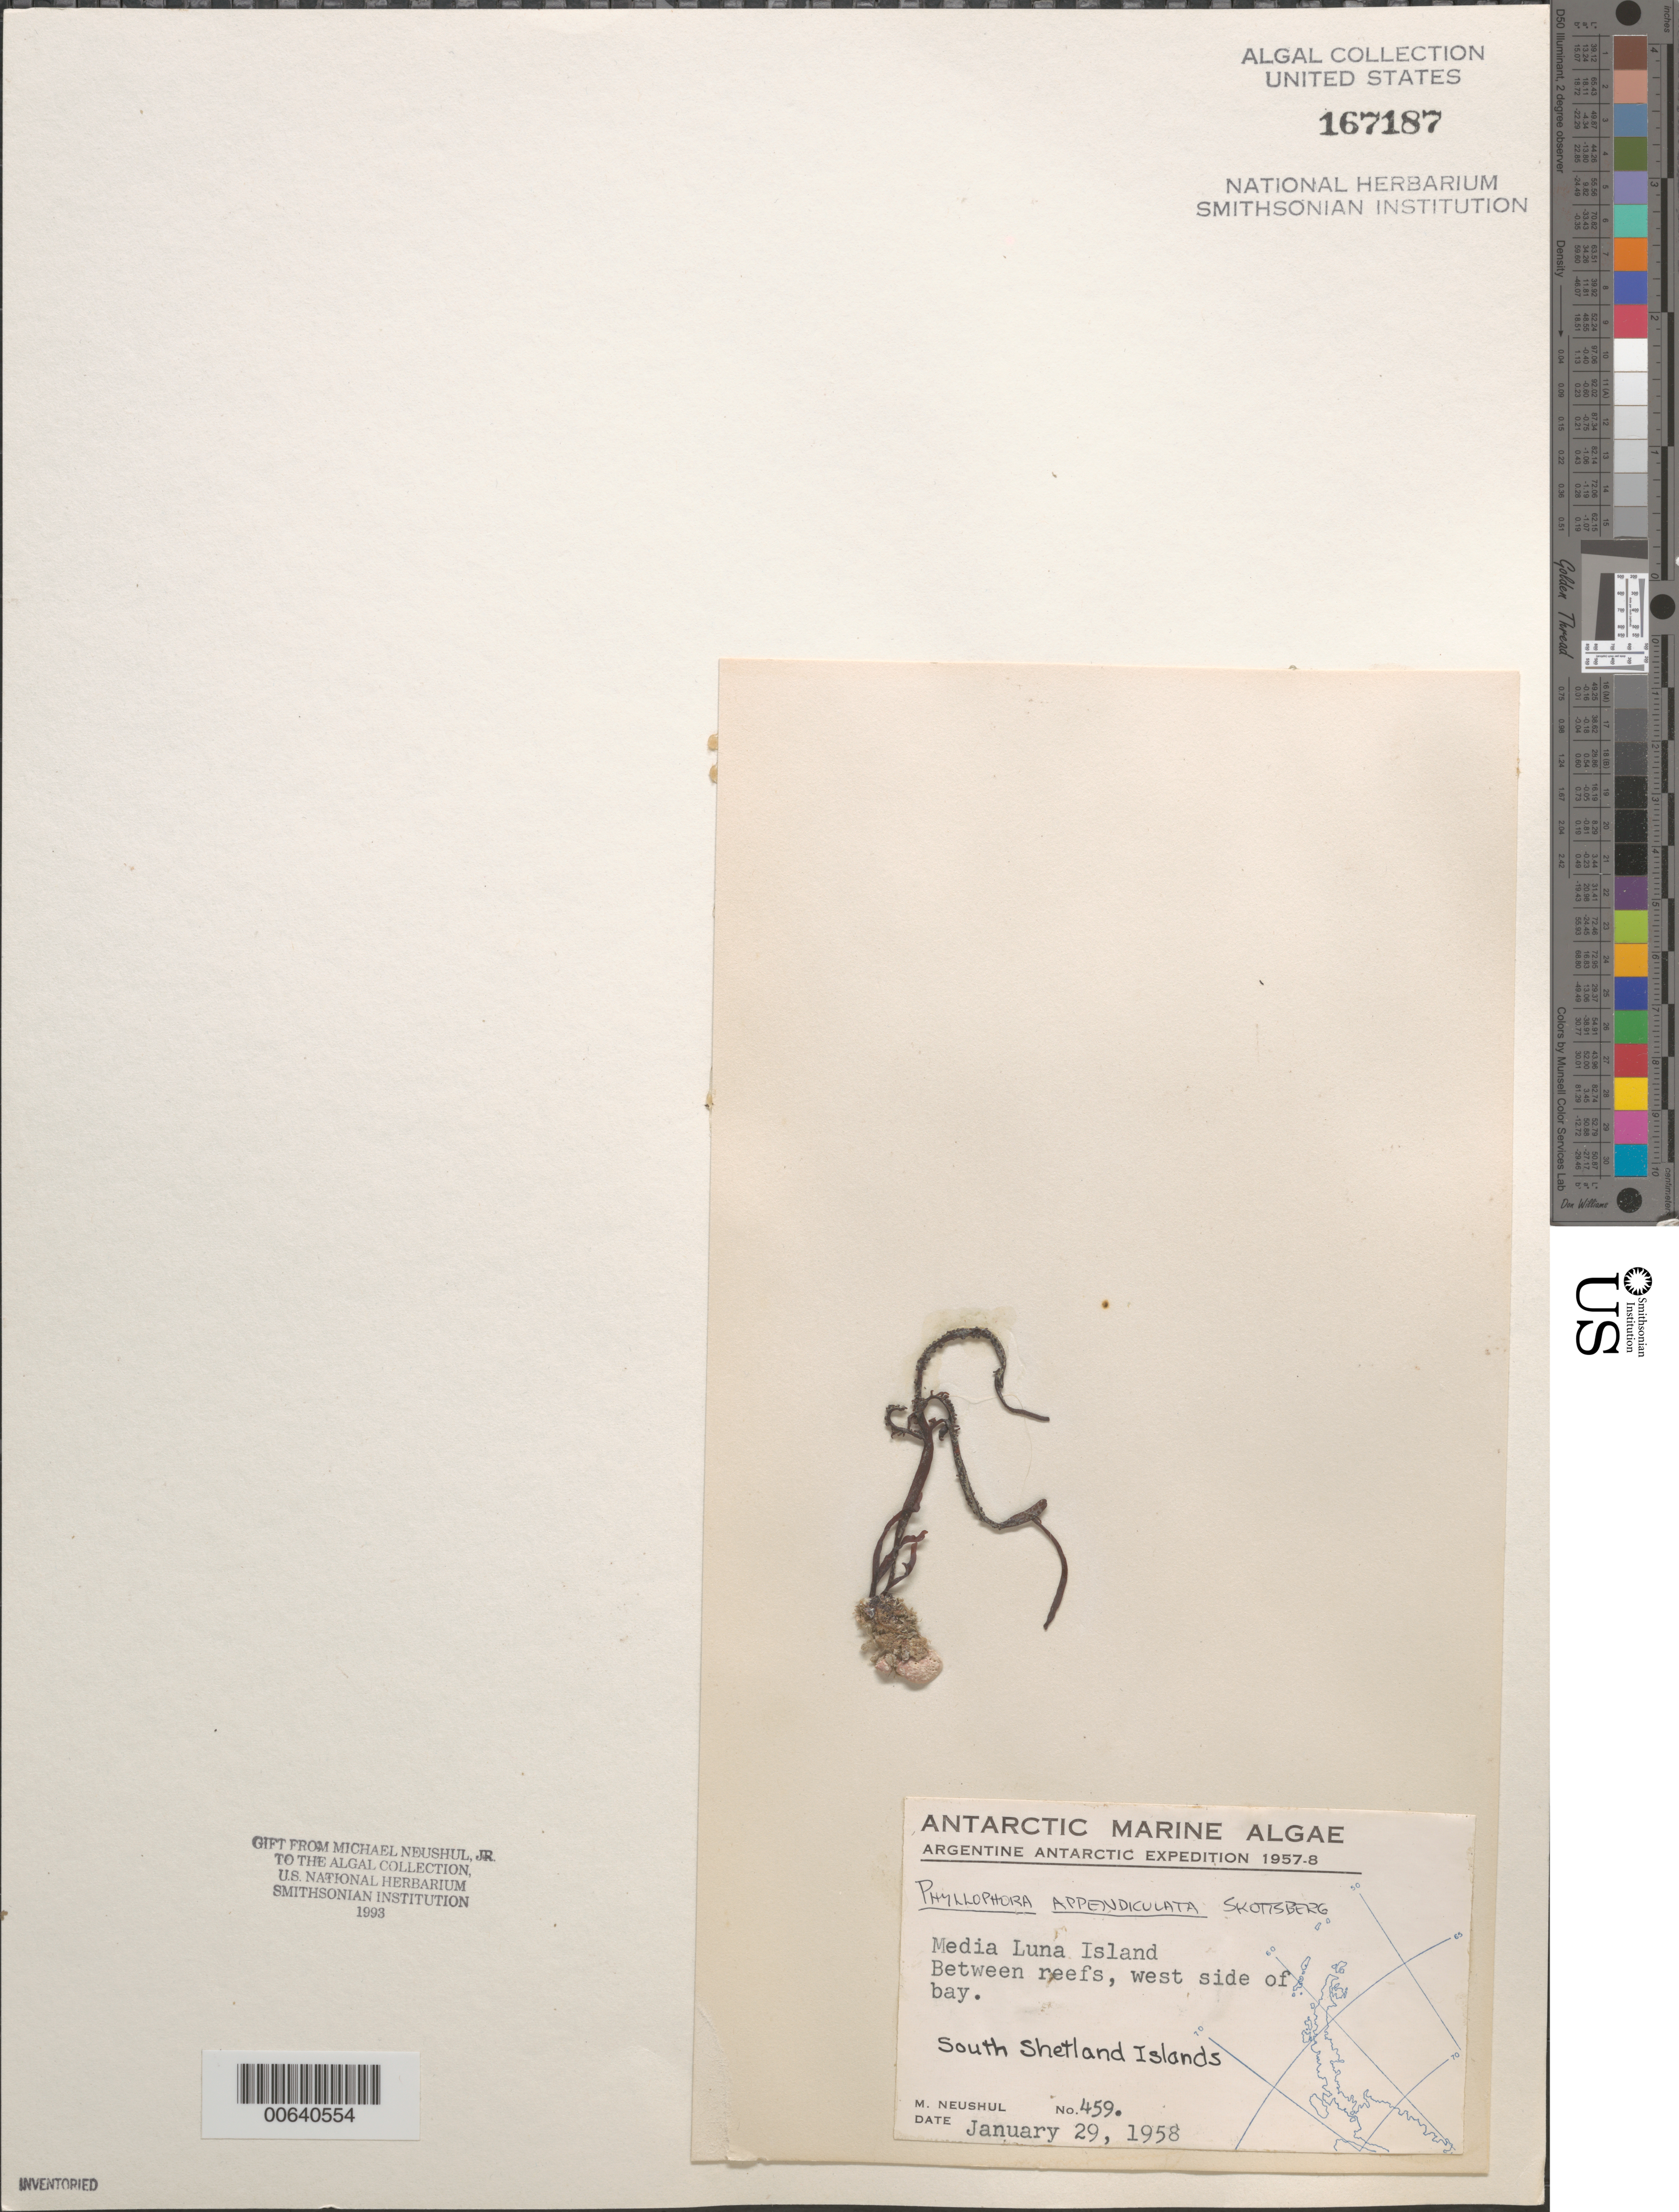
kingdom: Plantae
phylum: Rhodophyta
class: Florideophyceae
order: Gigartinales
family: Phyllophoraceae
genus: Gymnogongrus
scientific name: Gymnogongrus turquetii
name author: P. Hariot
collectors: M. Neushul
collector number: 459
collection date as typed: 29 Jan 1958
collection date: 1958-01-29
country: Antarctica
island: Half Moon Island (Media Luna Island)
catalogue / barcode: US 167187